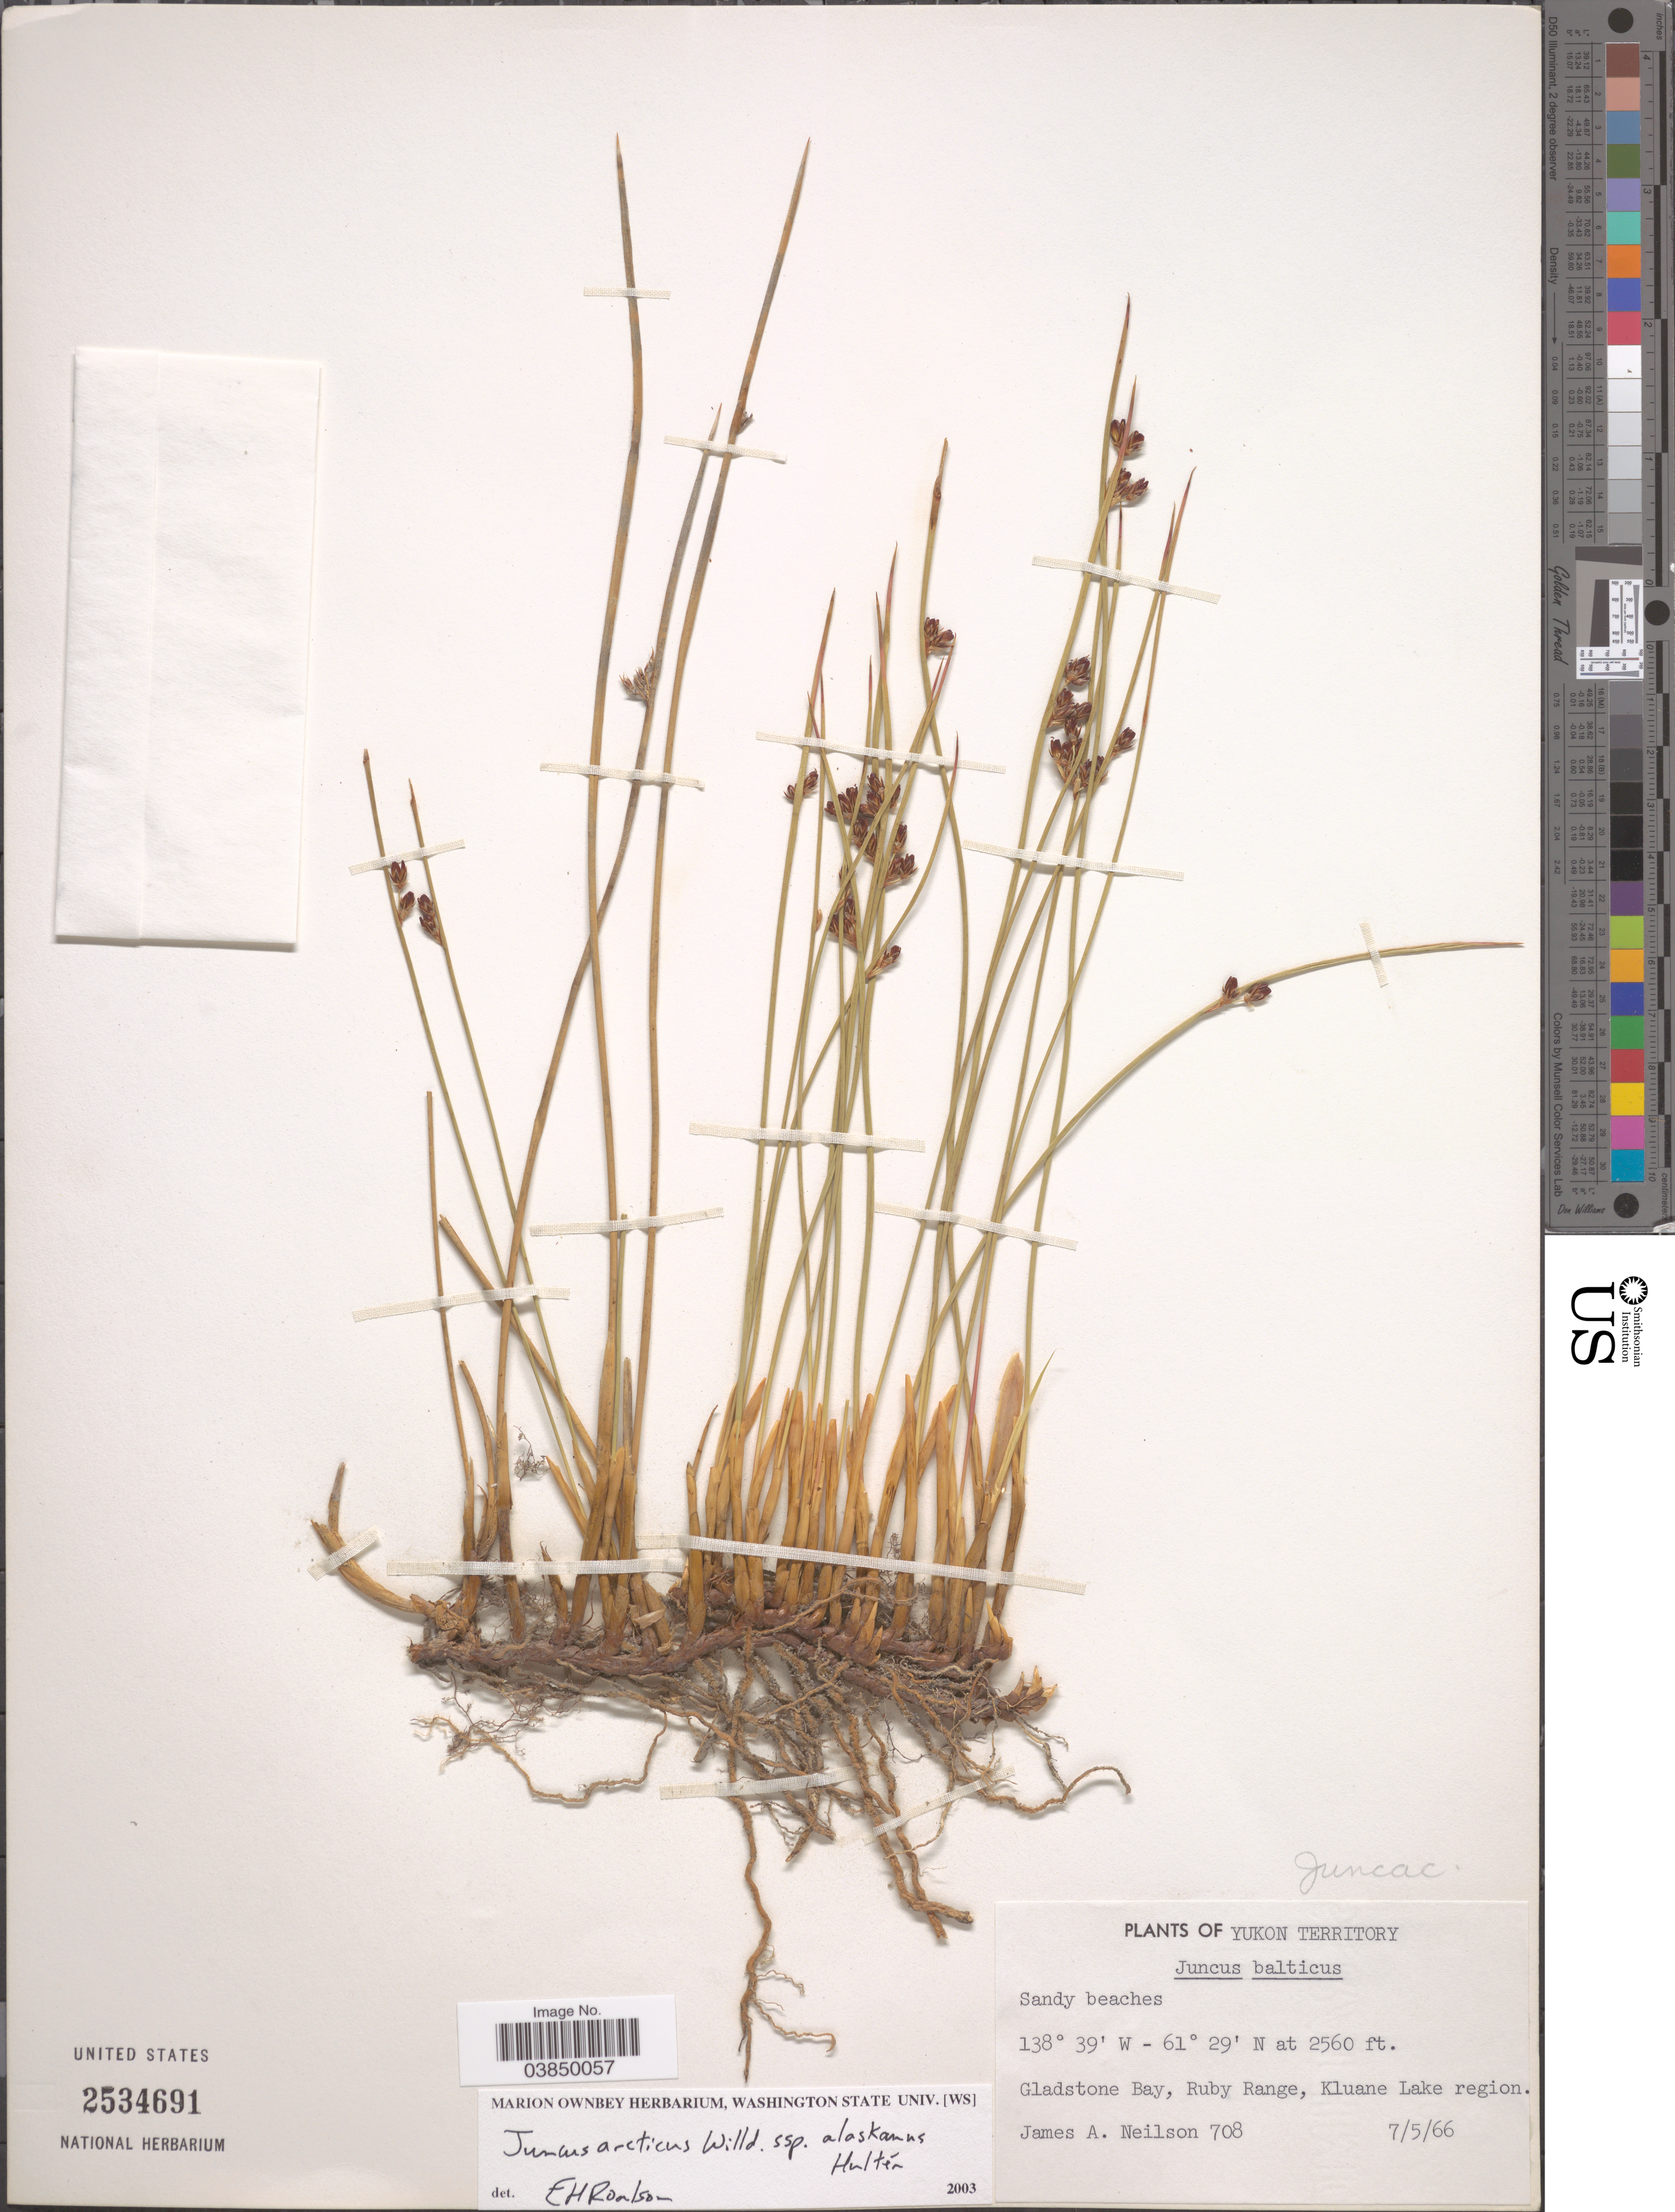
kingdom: Plantae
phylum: Tracheophyta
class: Liliopsida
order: Poales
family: Juncaceae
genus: Juncus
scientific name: Juncus balticus var. alaskanus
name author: (Hultén) A.E. Porsild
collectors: J. Neilson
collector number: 708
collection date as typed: Transcribed d/m/y: 7/5/66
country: Canada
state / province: Yukon Territory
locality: Gladstone Bay, Ruby Range, Kluane Lake region.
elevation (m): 780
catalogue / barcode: US 2534691